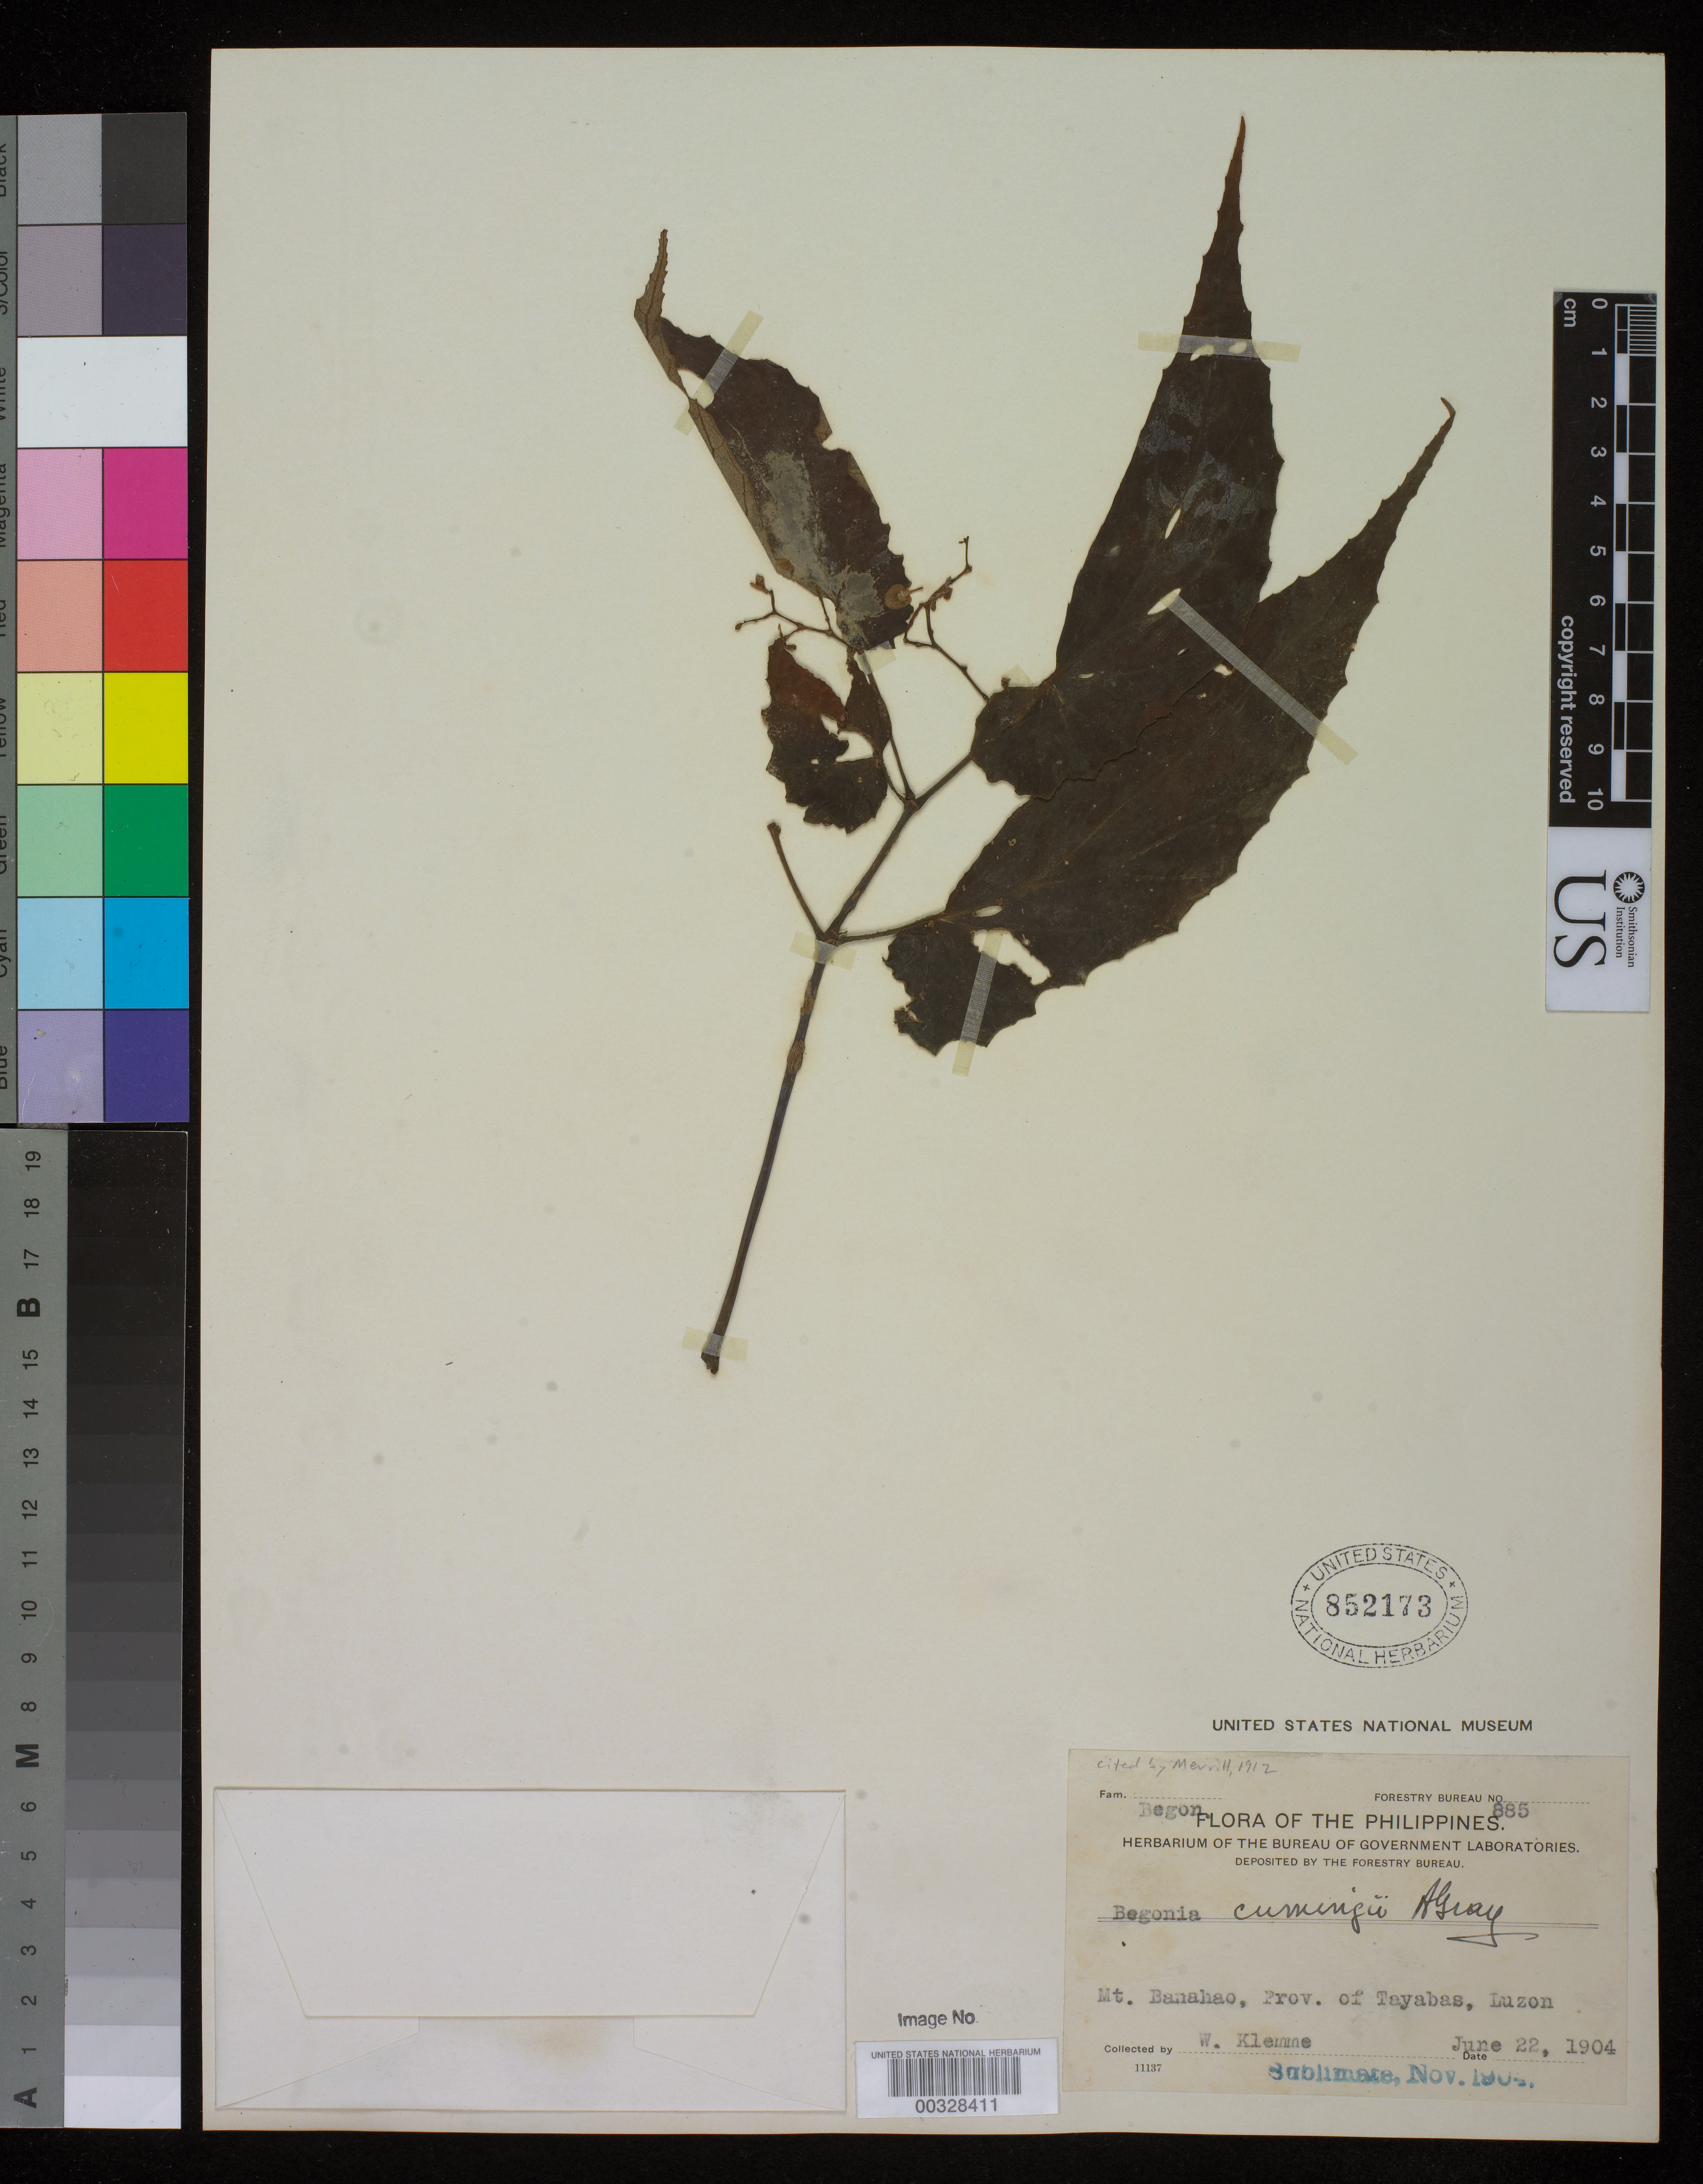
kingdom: Plantae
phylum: Tracheophyta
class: Magnoliopsida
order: Cucurbitales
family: Begoniaceae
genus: Begonia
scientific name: Begonia cumingii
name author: A. Gray in Wilkes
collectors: W. Klemme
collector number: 885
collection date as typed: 22 Jun 1904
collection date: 1904-06-22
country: Philippines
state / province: Calabarzon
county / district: Quezon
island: Luzon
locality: Mt. banahao, tayabas prov. [= quezon province]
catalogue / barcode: US 852173